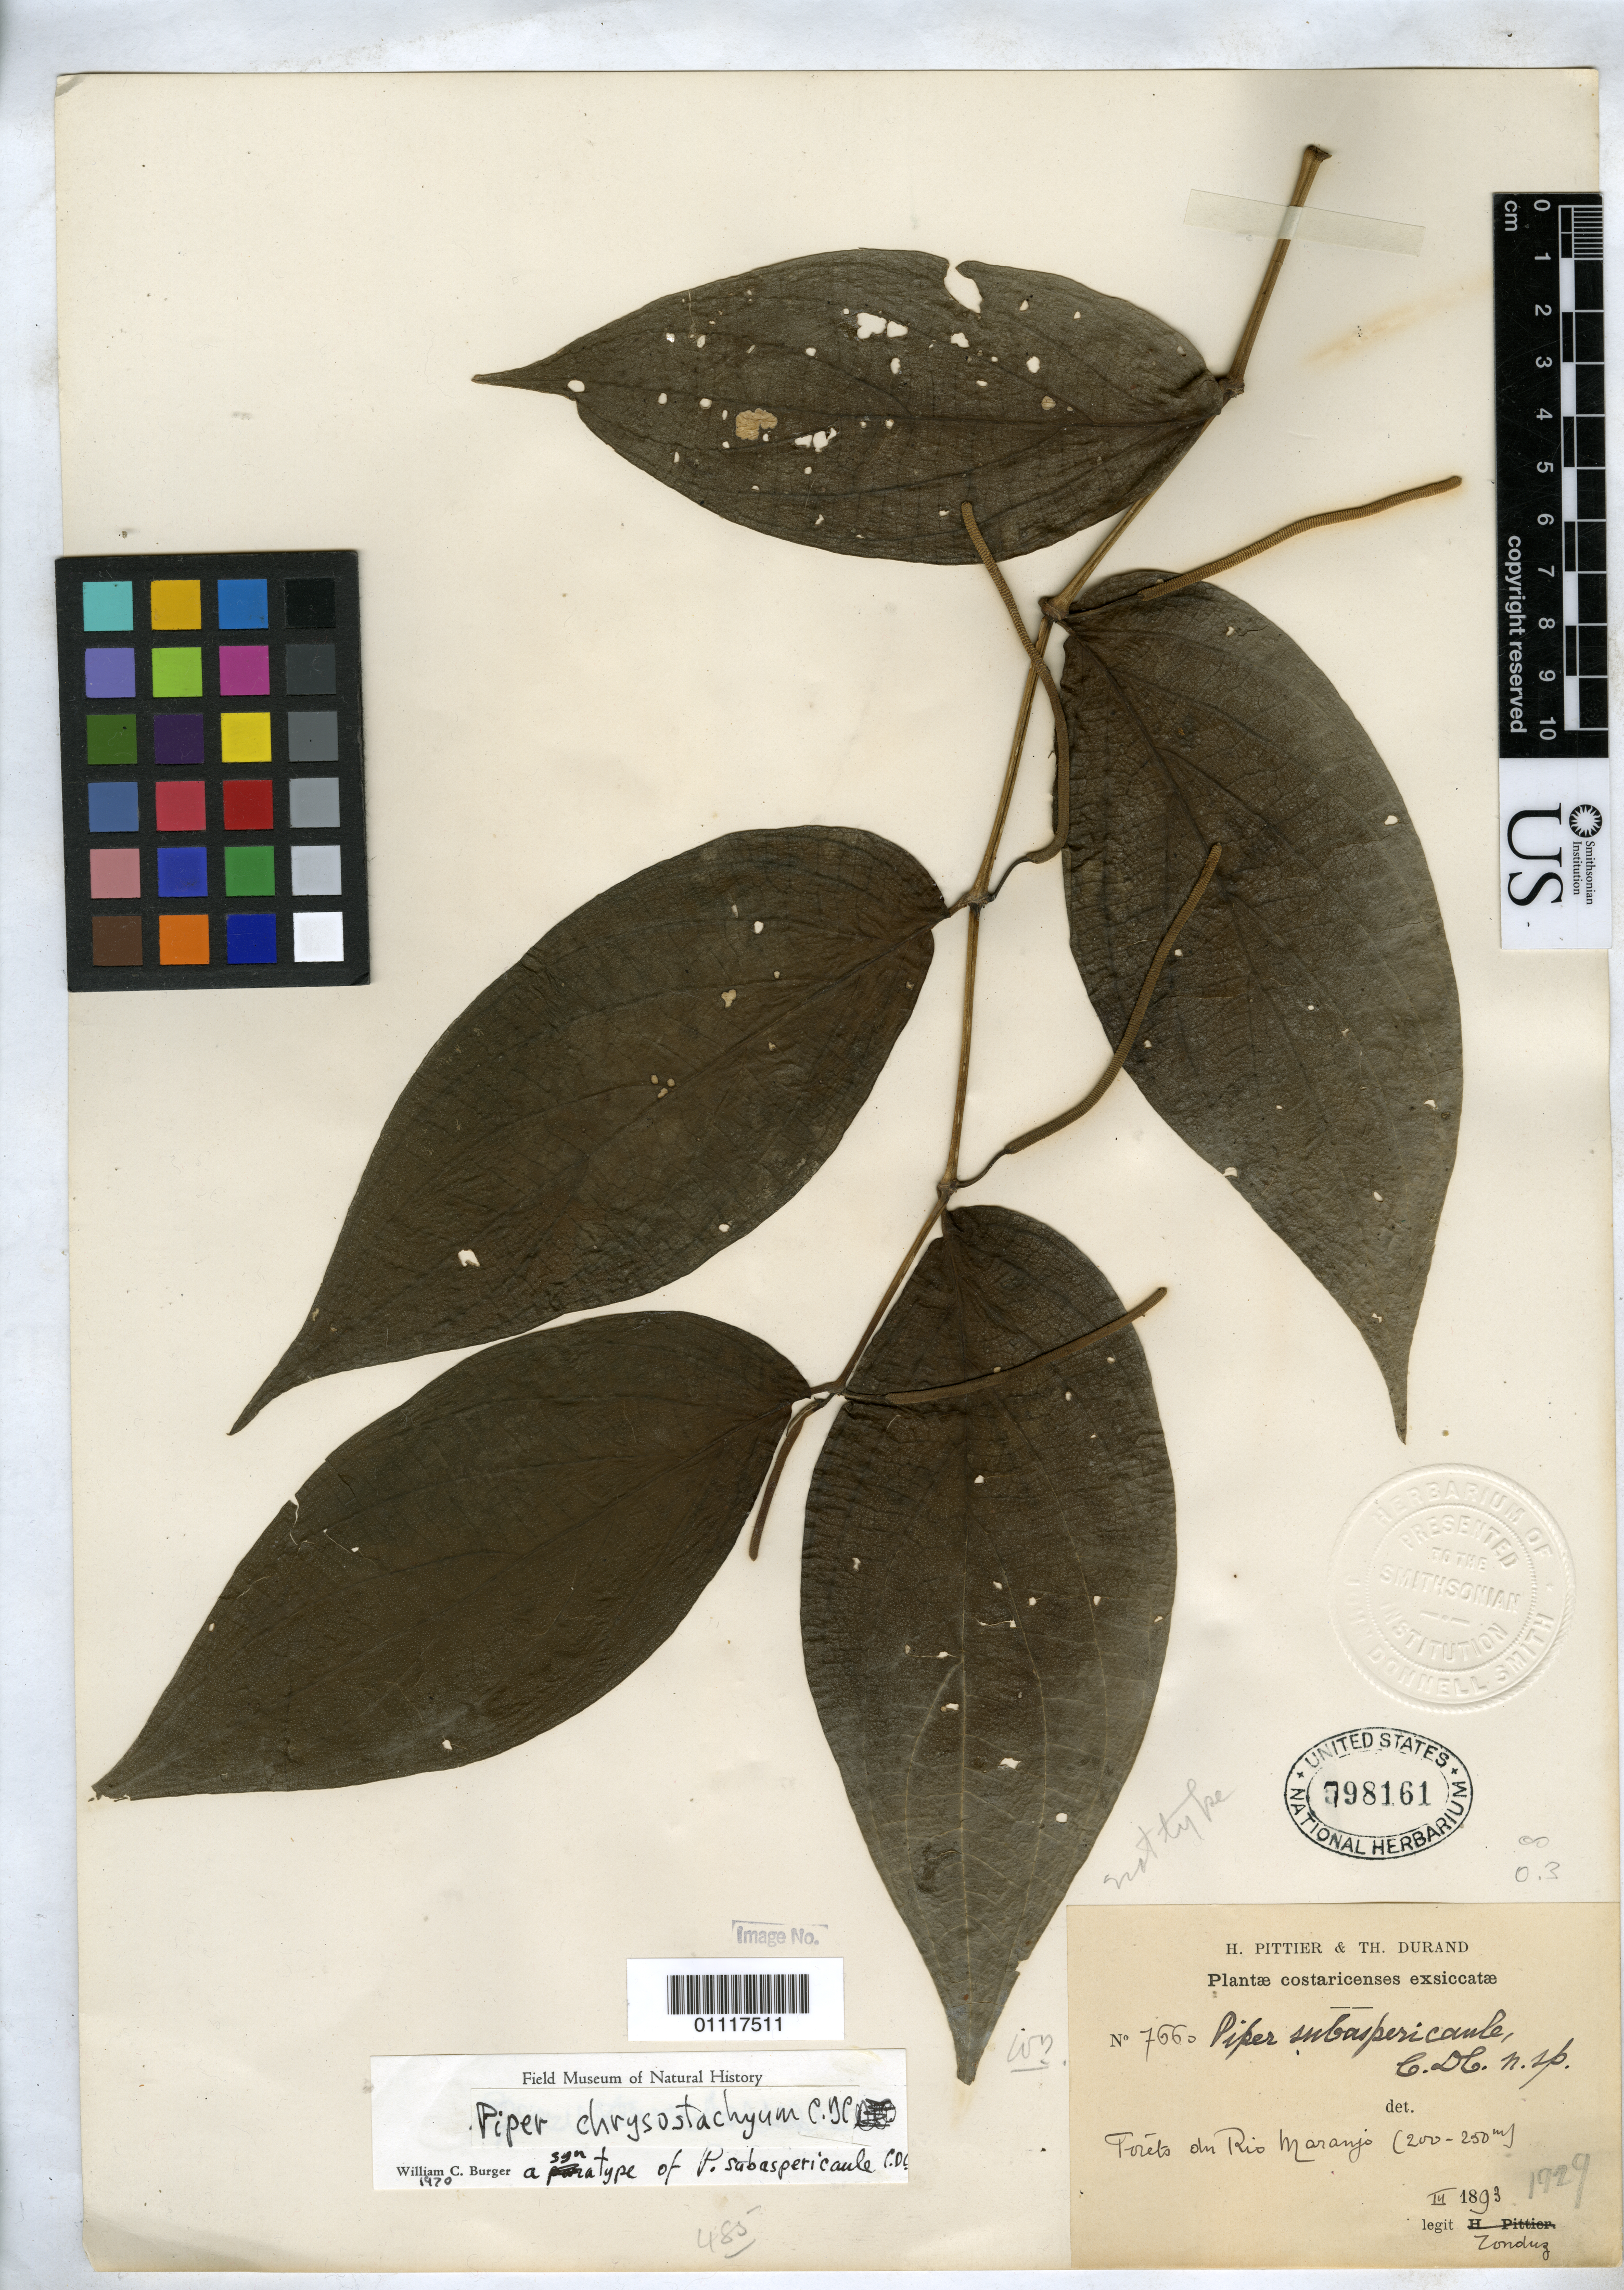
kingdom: Plantae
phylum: Tracheophyta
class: Magnoliopsida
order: Piperales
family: Piperaceae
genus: Piper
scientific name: Piper subaspericaule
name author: C. DC. in Pittier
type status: Syntype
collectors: A. Tonduz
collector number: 7660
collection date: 1893-03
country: Costa Rica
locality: Forets du Rio Naranjo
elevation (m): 200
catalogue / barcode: US 798161